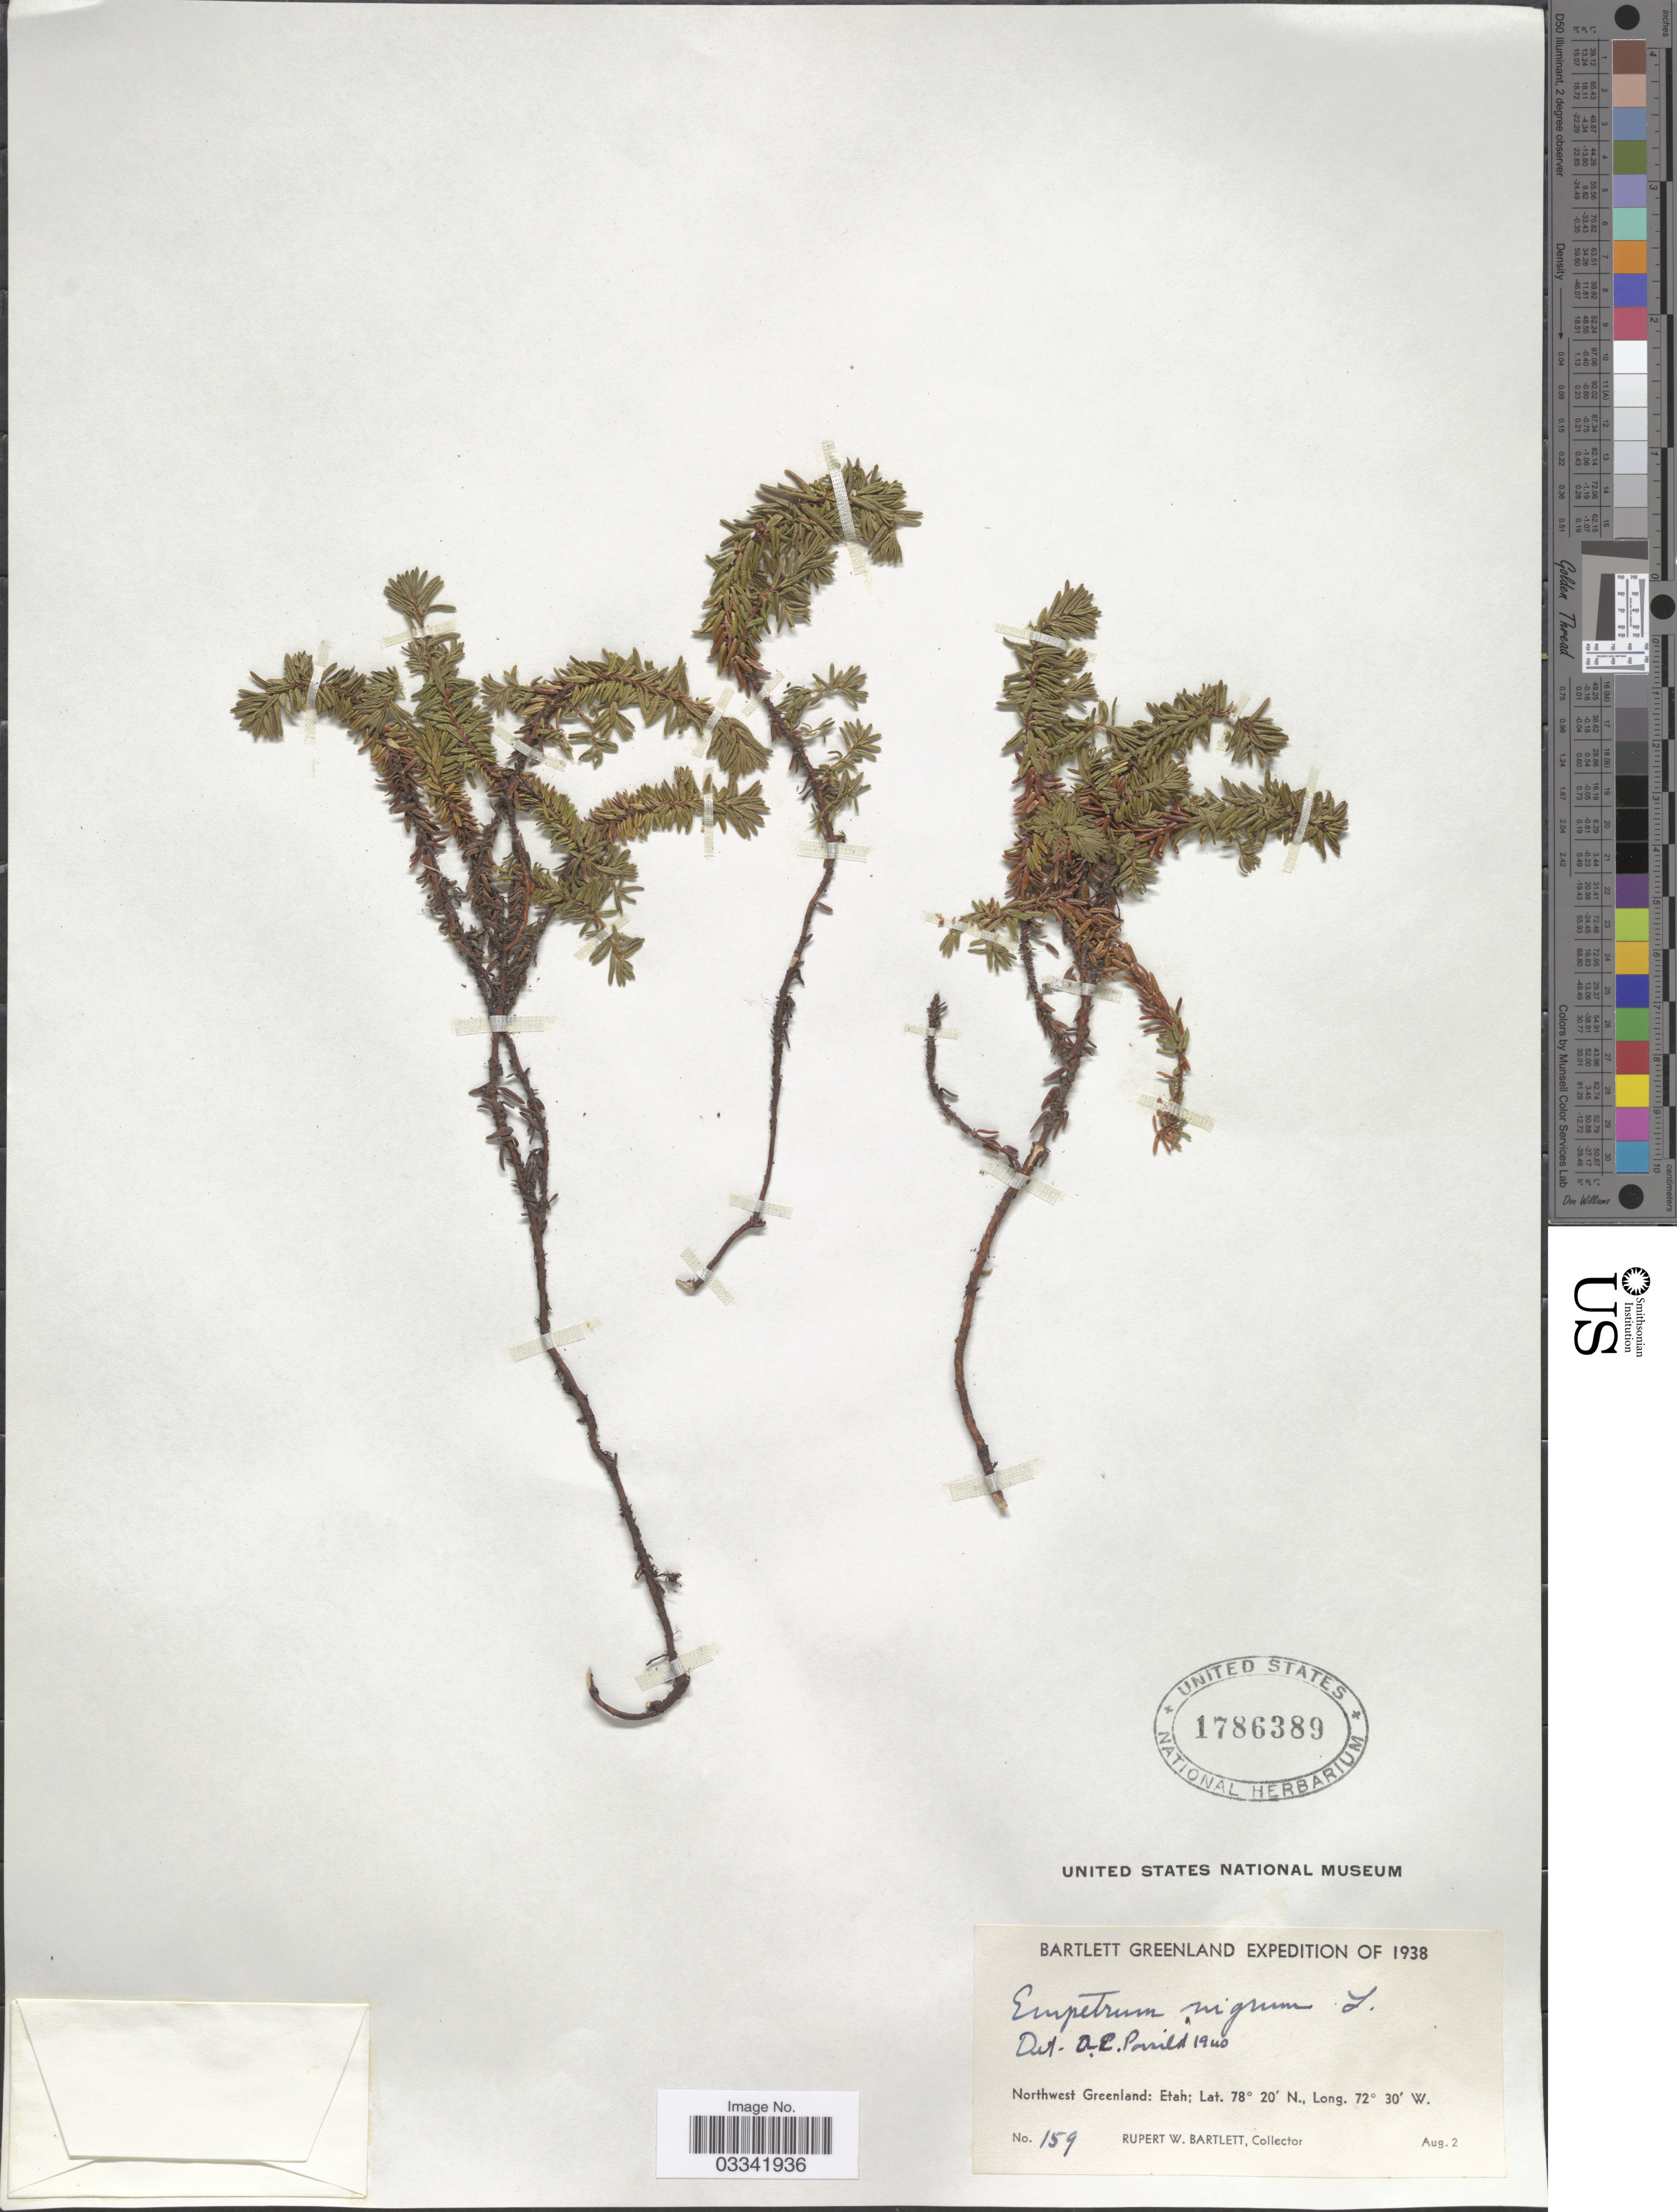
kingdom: Plantae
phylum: Tracheophyta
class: Magnoliopsida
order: Ericales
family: Ericaceae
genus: Empetrum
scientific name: Empetrum nigrum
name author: L.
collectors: R. W. Bartlett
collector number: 159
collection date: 1938-08-02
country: Greenland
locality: Northwest Greenland: Etah.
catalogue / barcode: US 1786389